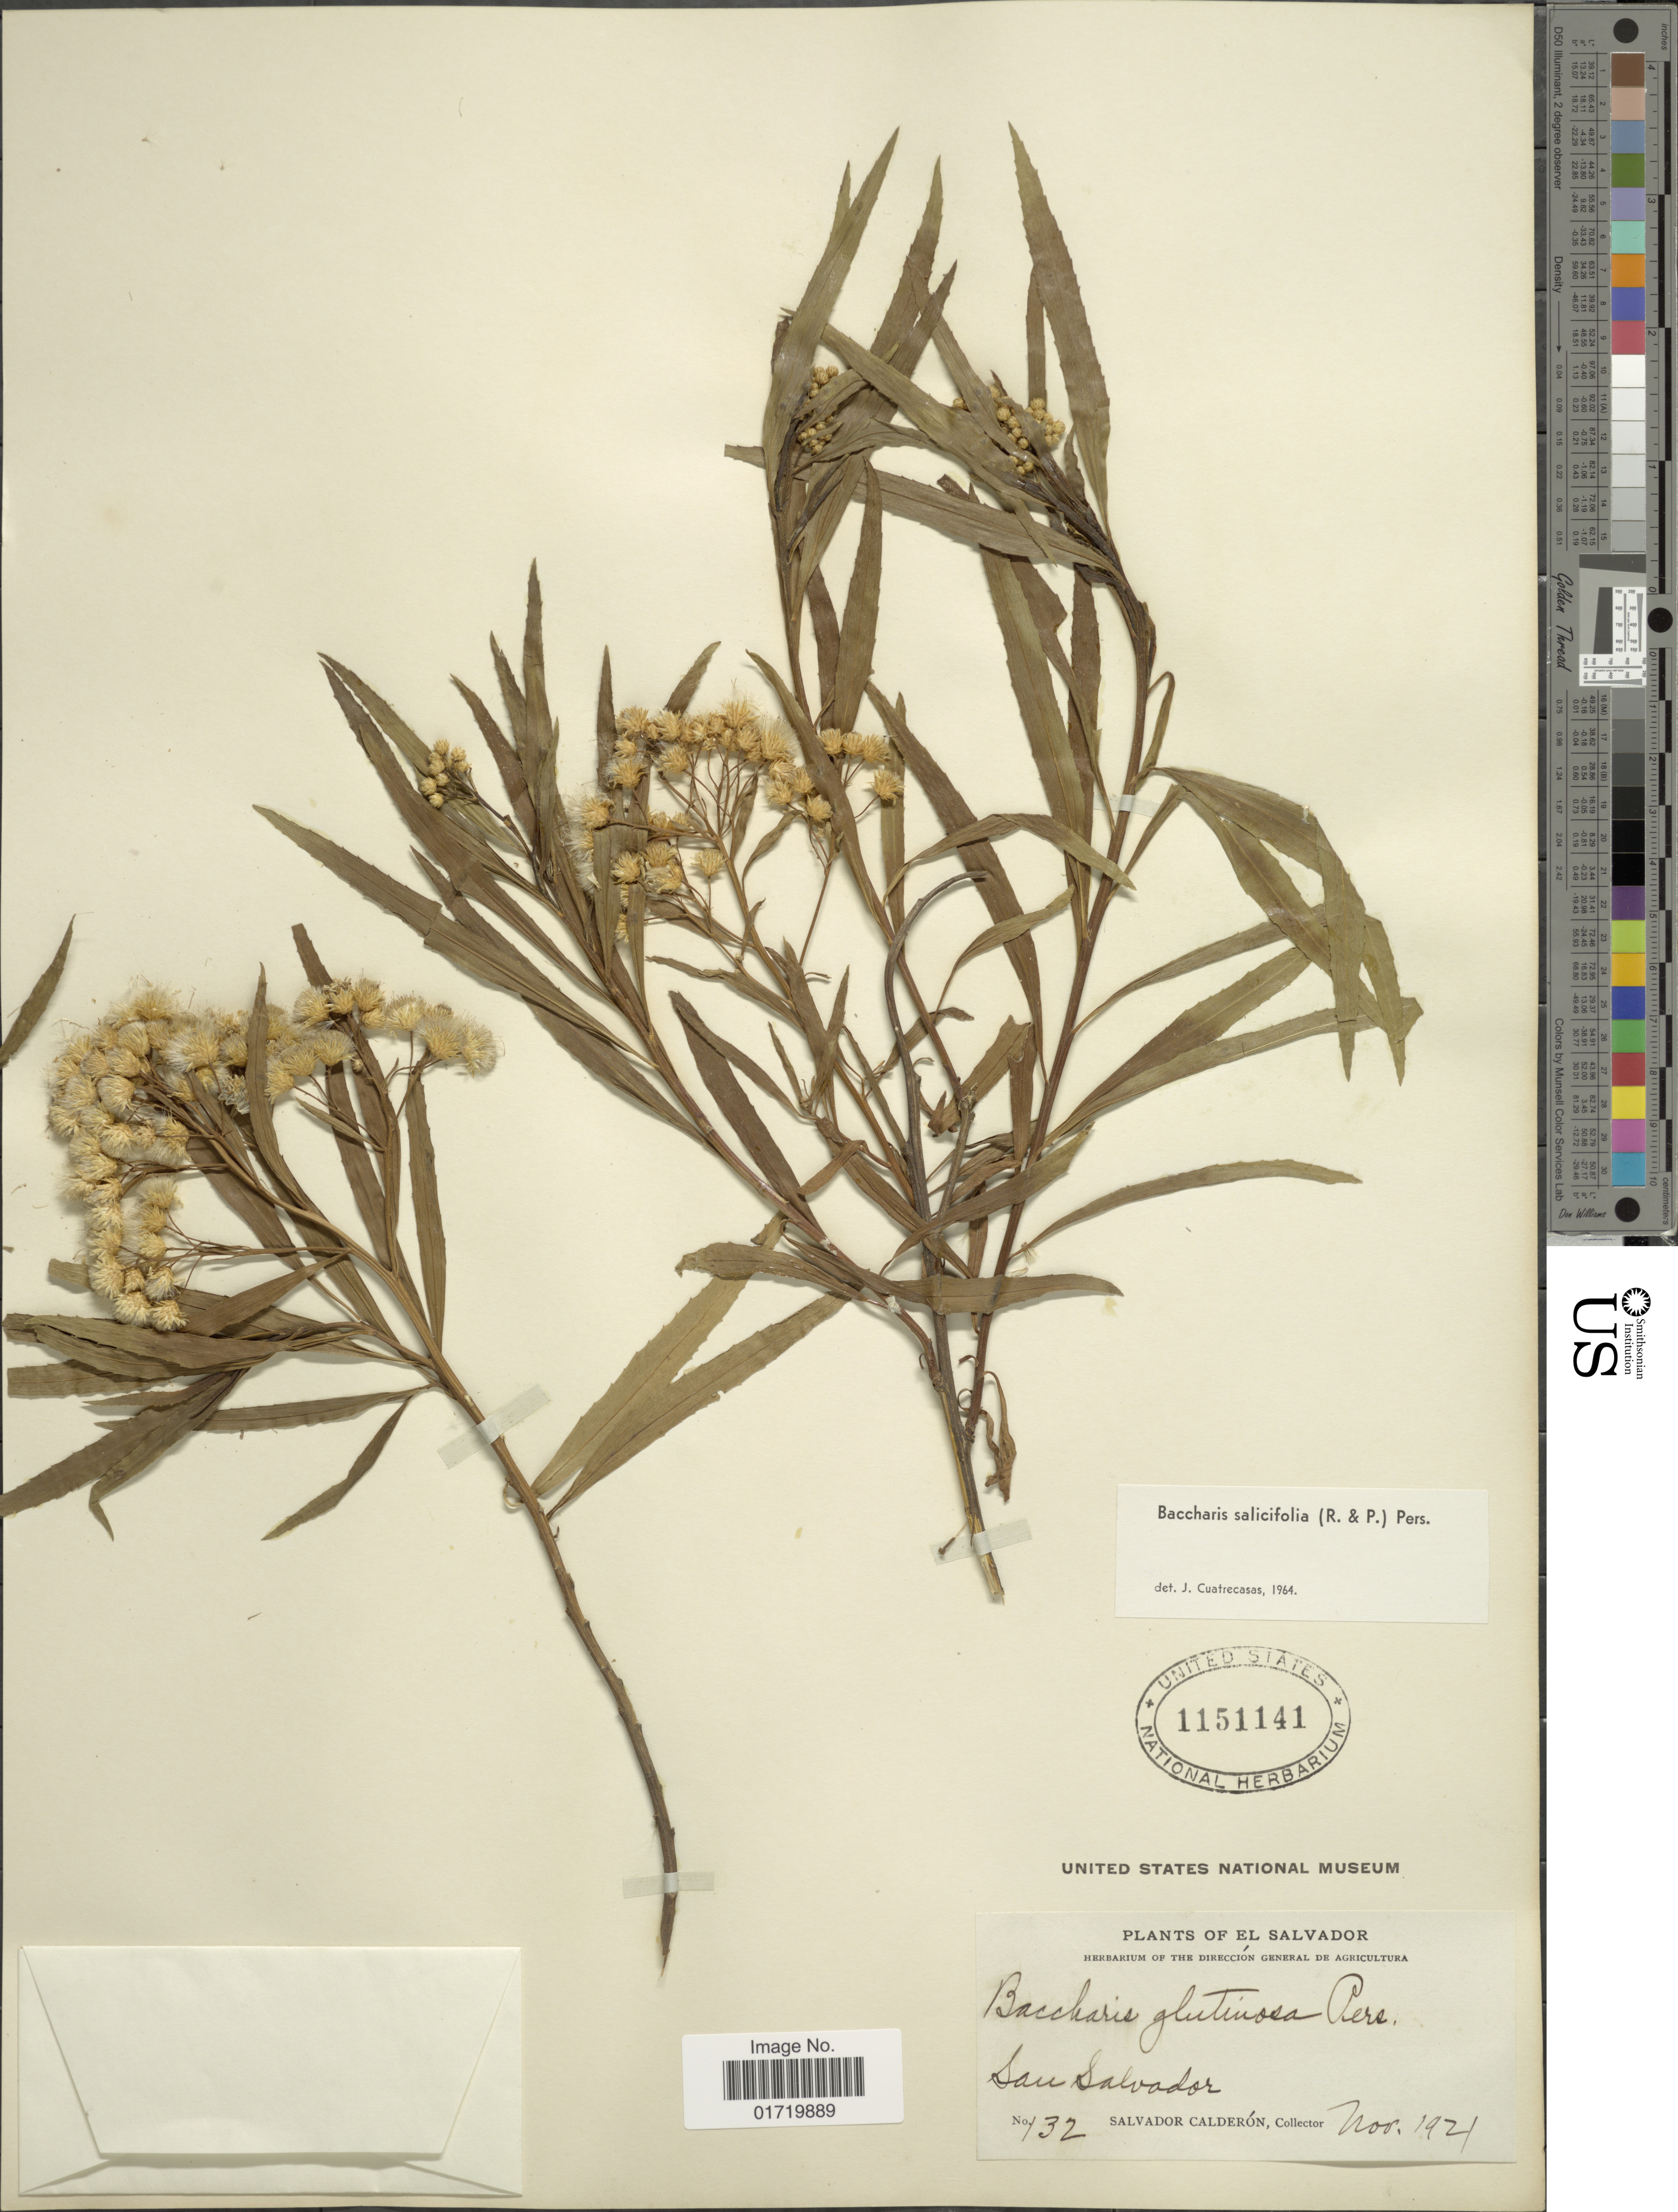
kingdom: Plantae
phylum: Tracheophyta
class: Magnoliopsida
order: Asterales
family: Asteraceae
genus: Baccharis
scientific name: Baccharis salicifolia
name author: (Ruiz & Pav.) Pers.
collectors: S. Calderón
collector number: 132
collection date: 1921-11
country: El Salvador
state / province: San Salvador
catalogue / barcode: US 1151141